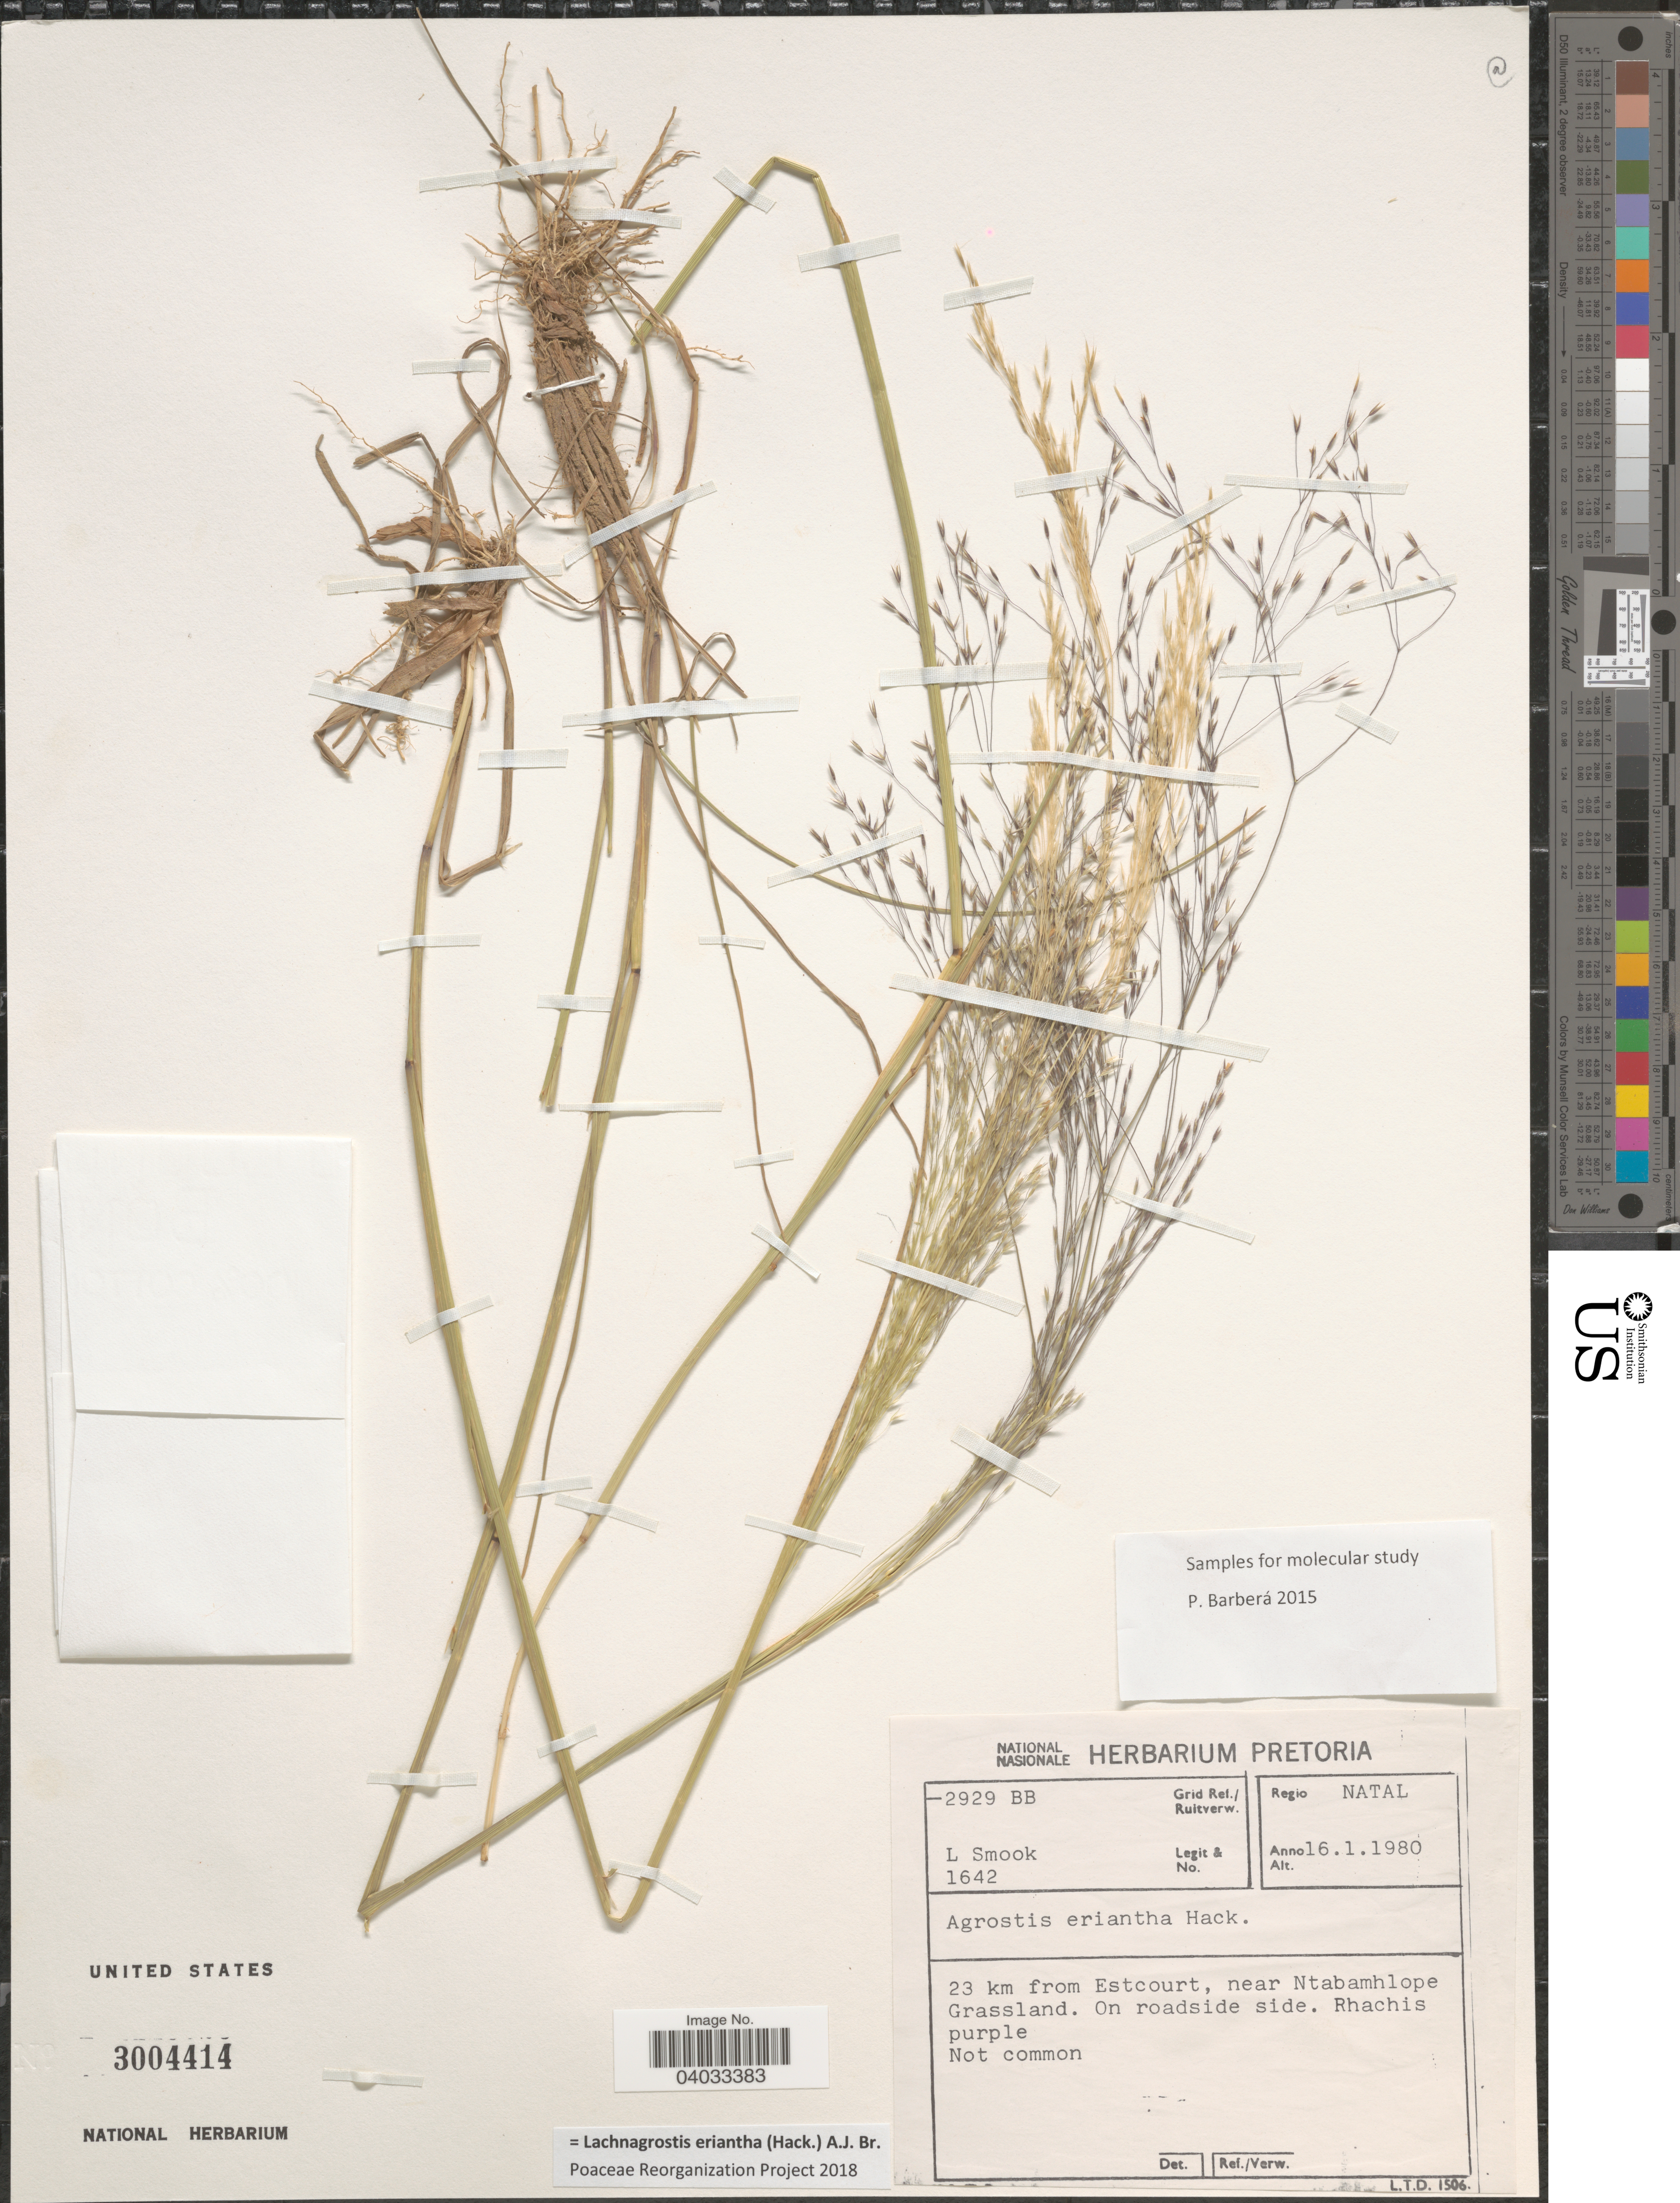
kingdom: Plantae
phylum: Tracheophyta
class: Liliopsida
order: Poales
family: Poaceae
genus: Lachnagrostis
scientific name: Lachnagrostis eriantha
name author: (Hack.) A.J. Br.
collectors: L. Smook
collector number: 1642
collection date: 1980-01-16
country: South Africa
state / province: KwaZulu-Natal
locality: Grid Ref./ Ruitverw. 2929 BB. Regio Natal. 23 km from Estcourt, near Ntabamhlope Grassland. On roadside side.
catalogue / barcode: US 3004414